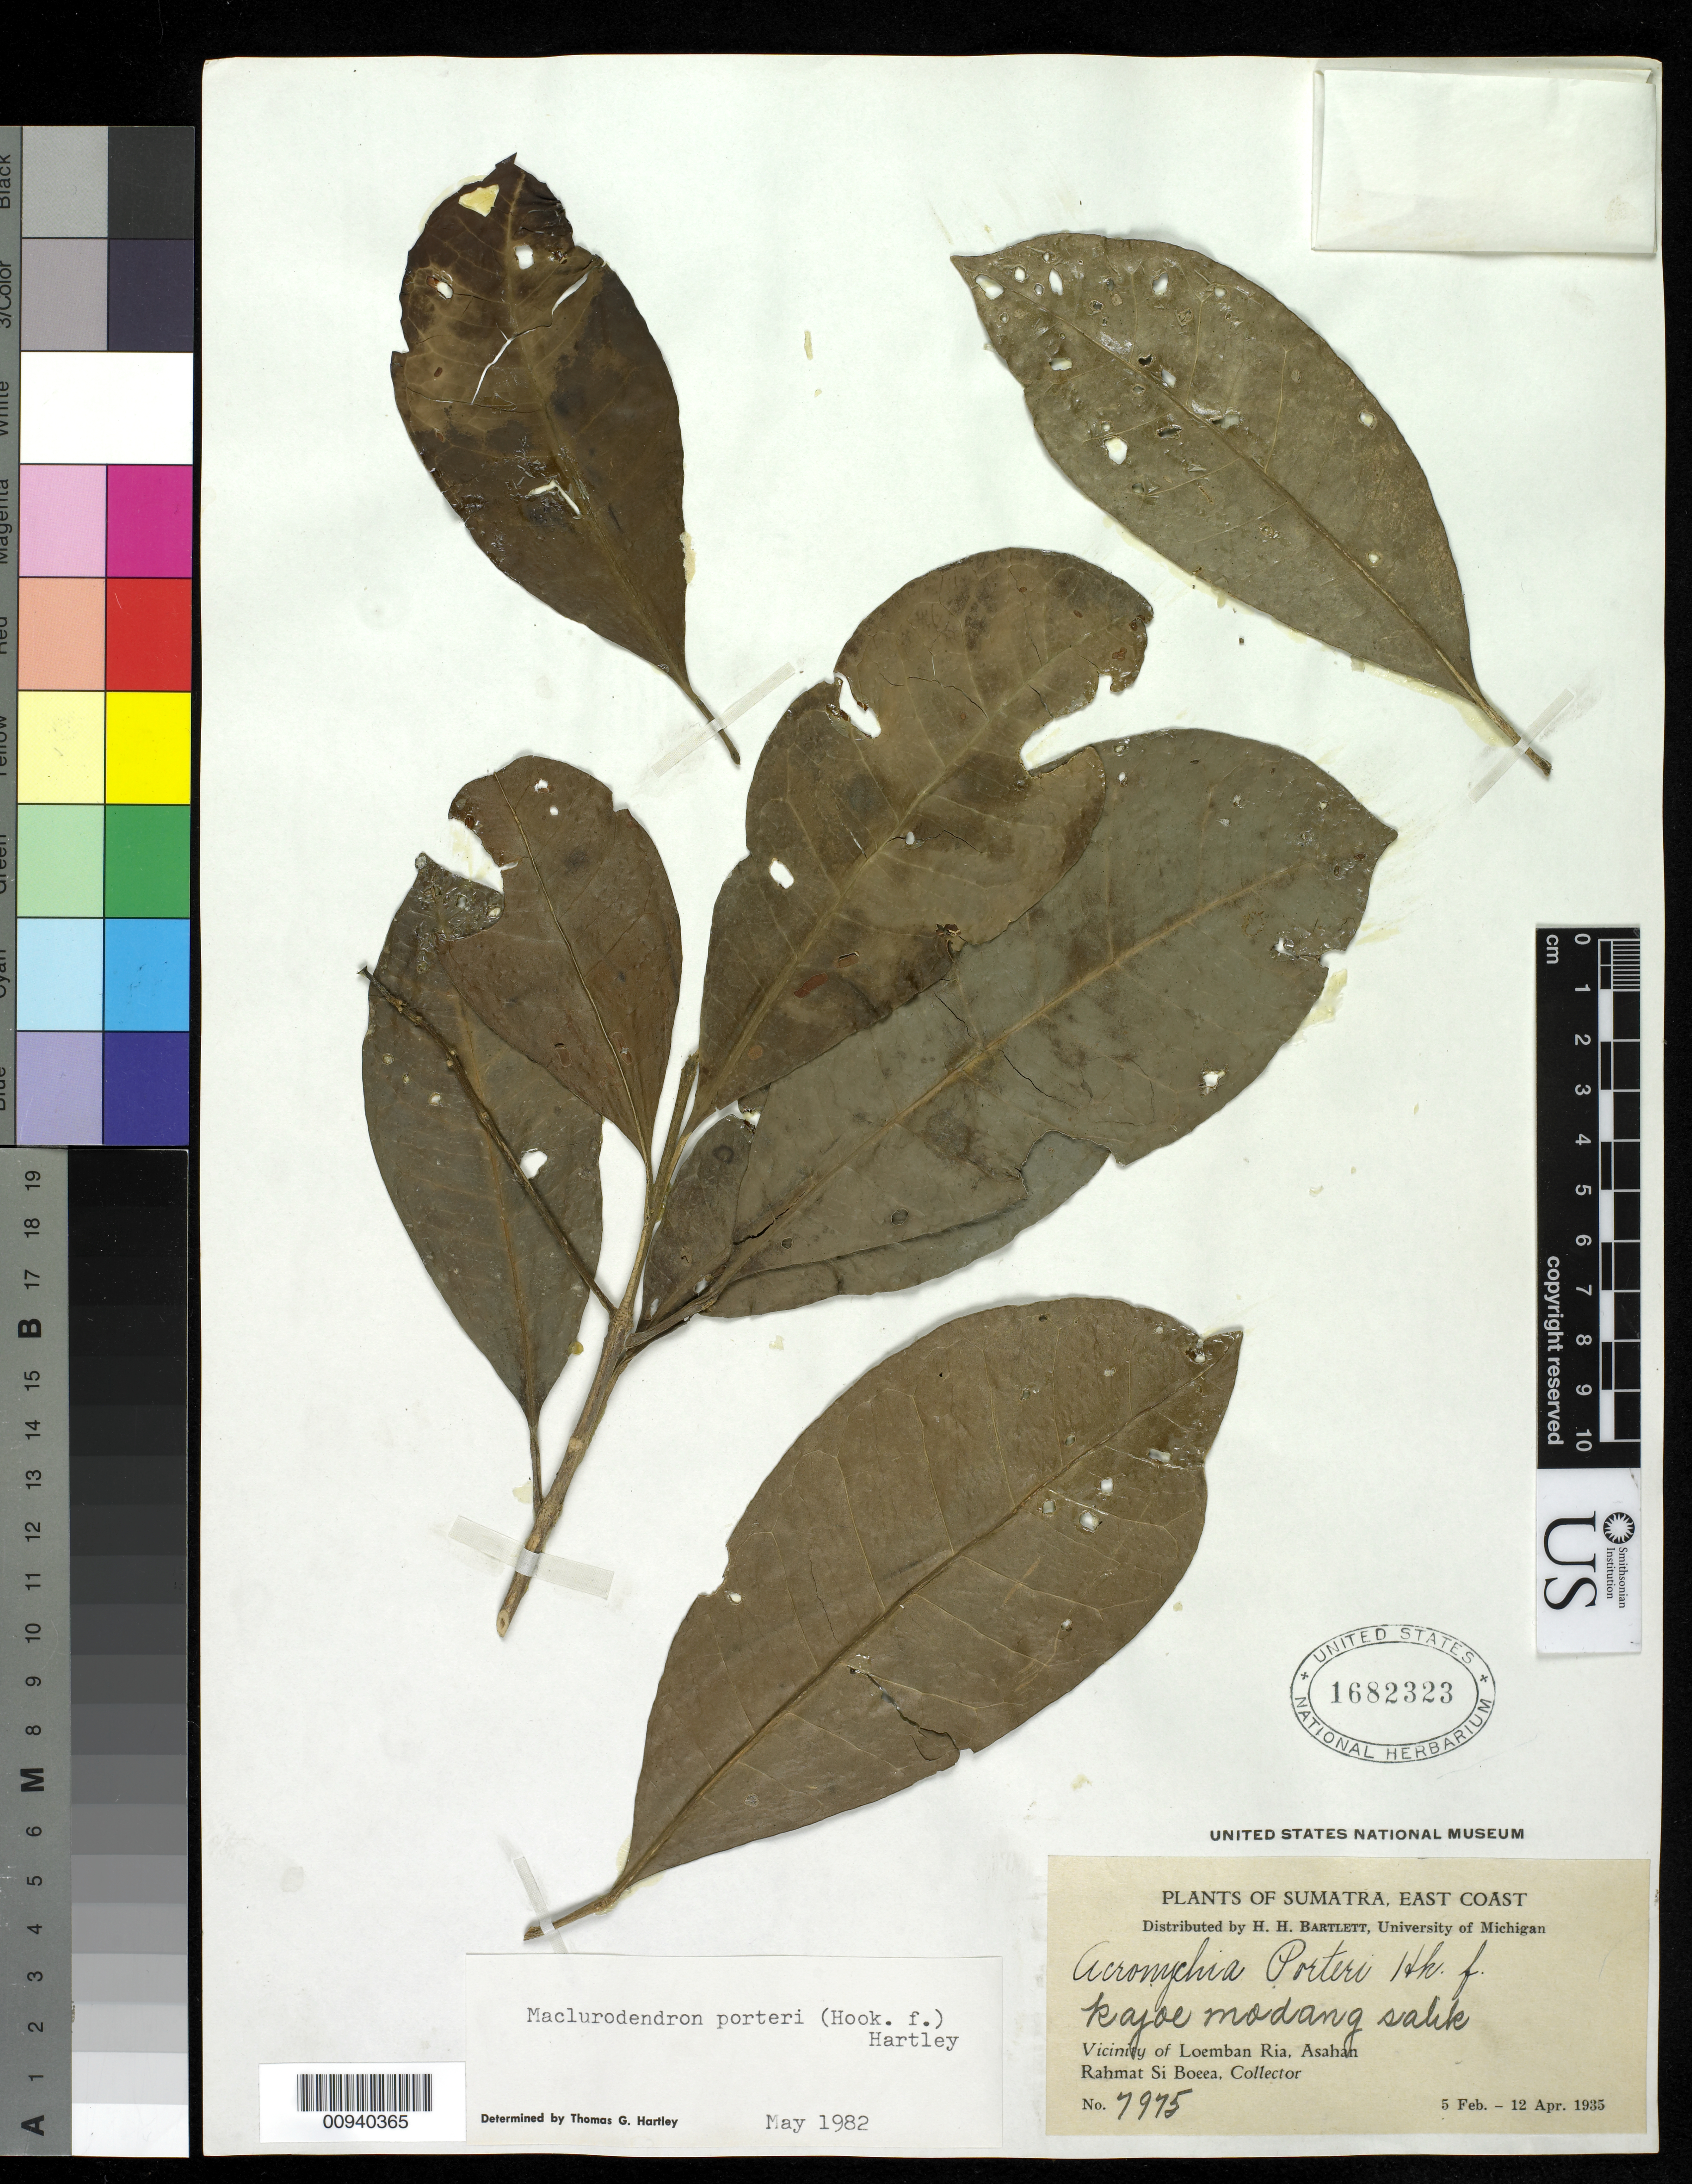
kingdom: Plantae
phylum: Tracheophyta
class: Magnoliopsida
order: Sapindales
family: Rutaceae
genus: Maclurodendron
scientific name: Maclurodendron porteri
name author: (Hook. f.) T.G. Hartley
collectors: Rahmat Si Boeea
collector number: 7975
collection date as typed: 05 Feb 1935 to 12 Apr 1935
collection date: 1935-02-05/1935-04-12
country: Indonesia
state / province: Sumatra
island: Sumatra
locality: Vicinity of Loemban Ria, Asahan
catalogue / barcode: US 1682323